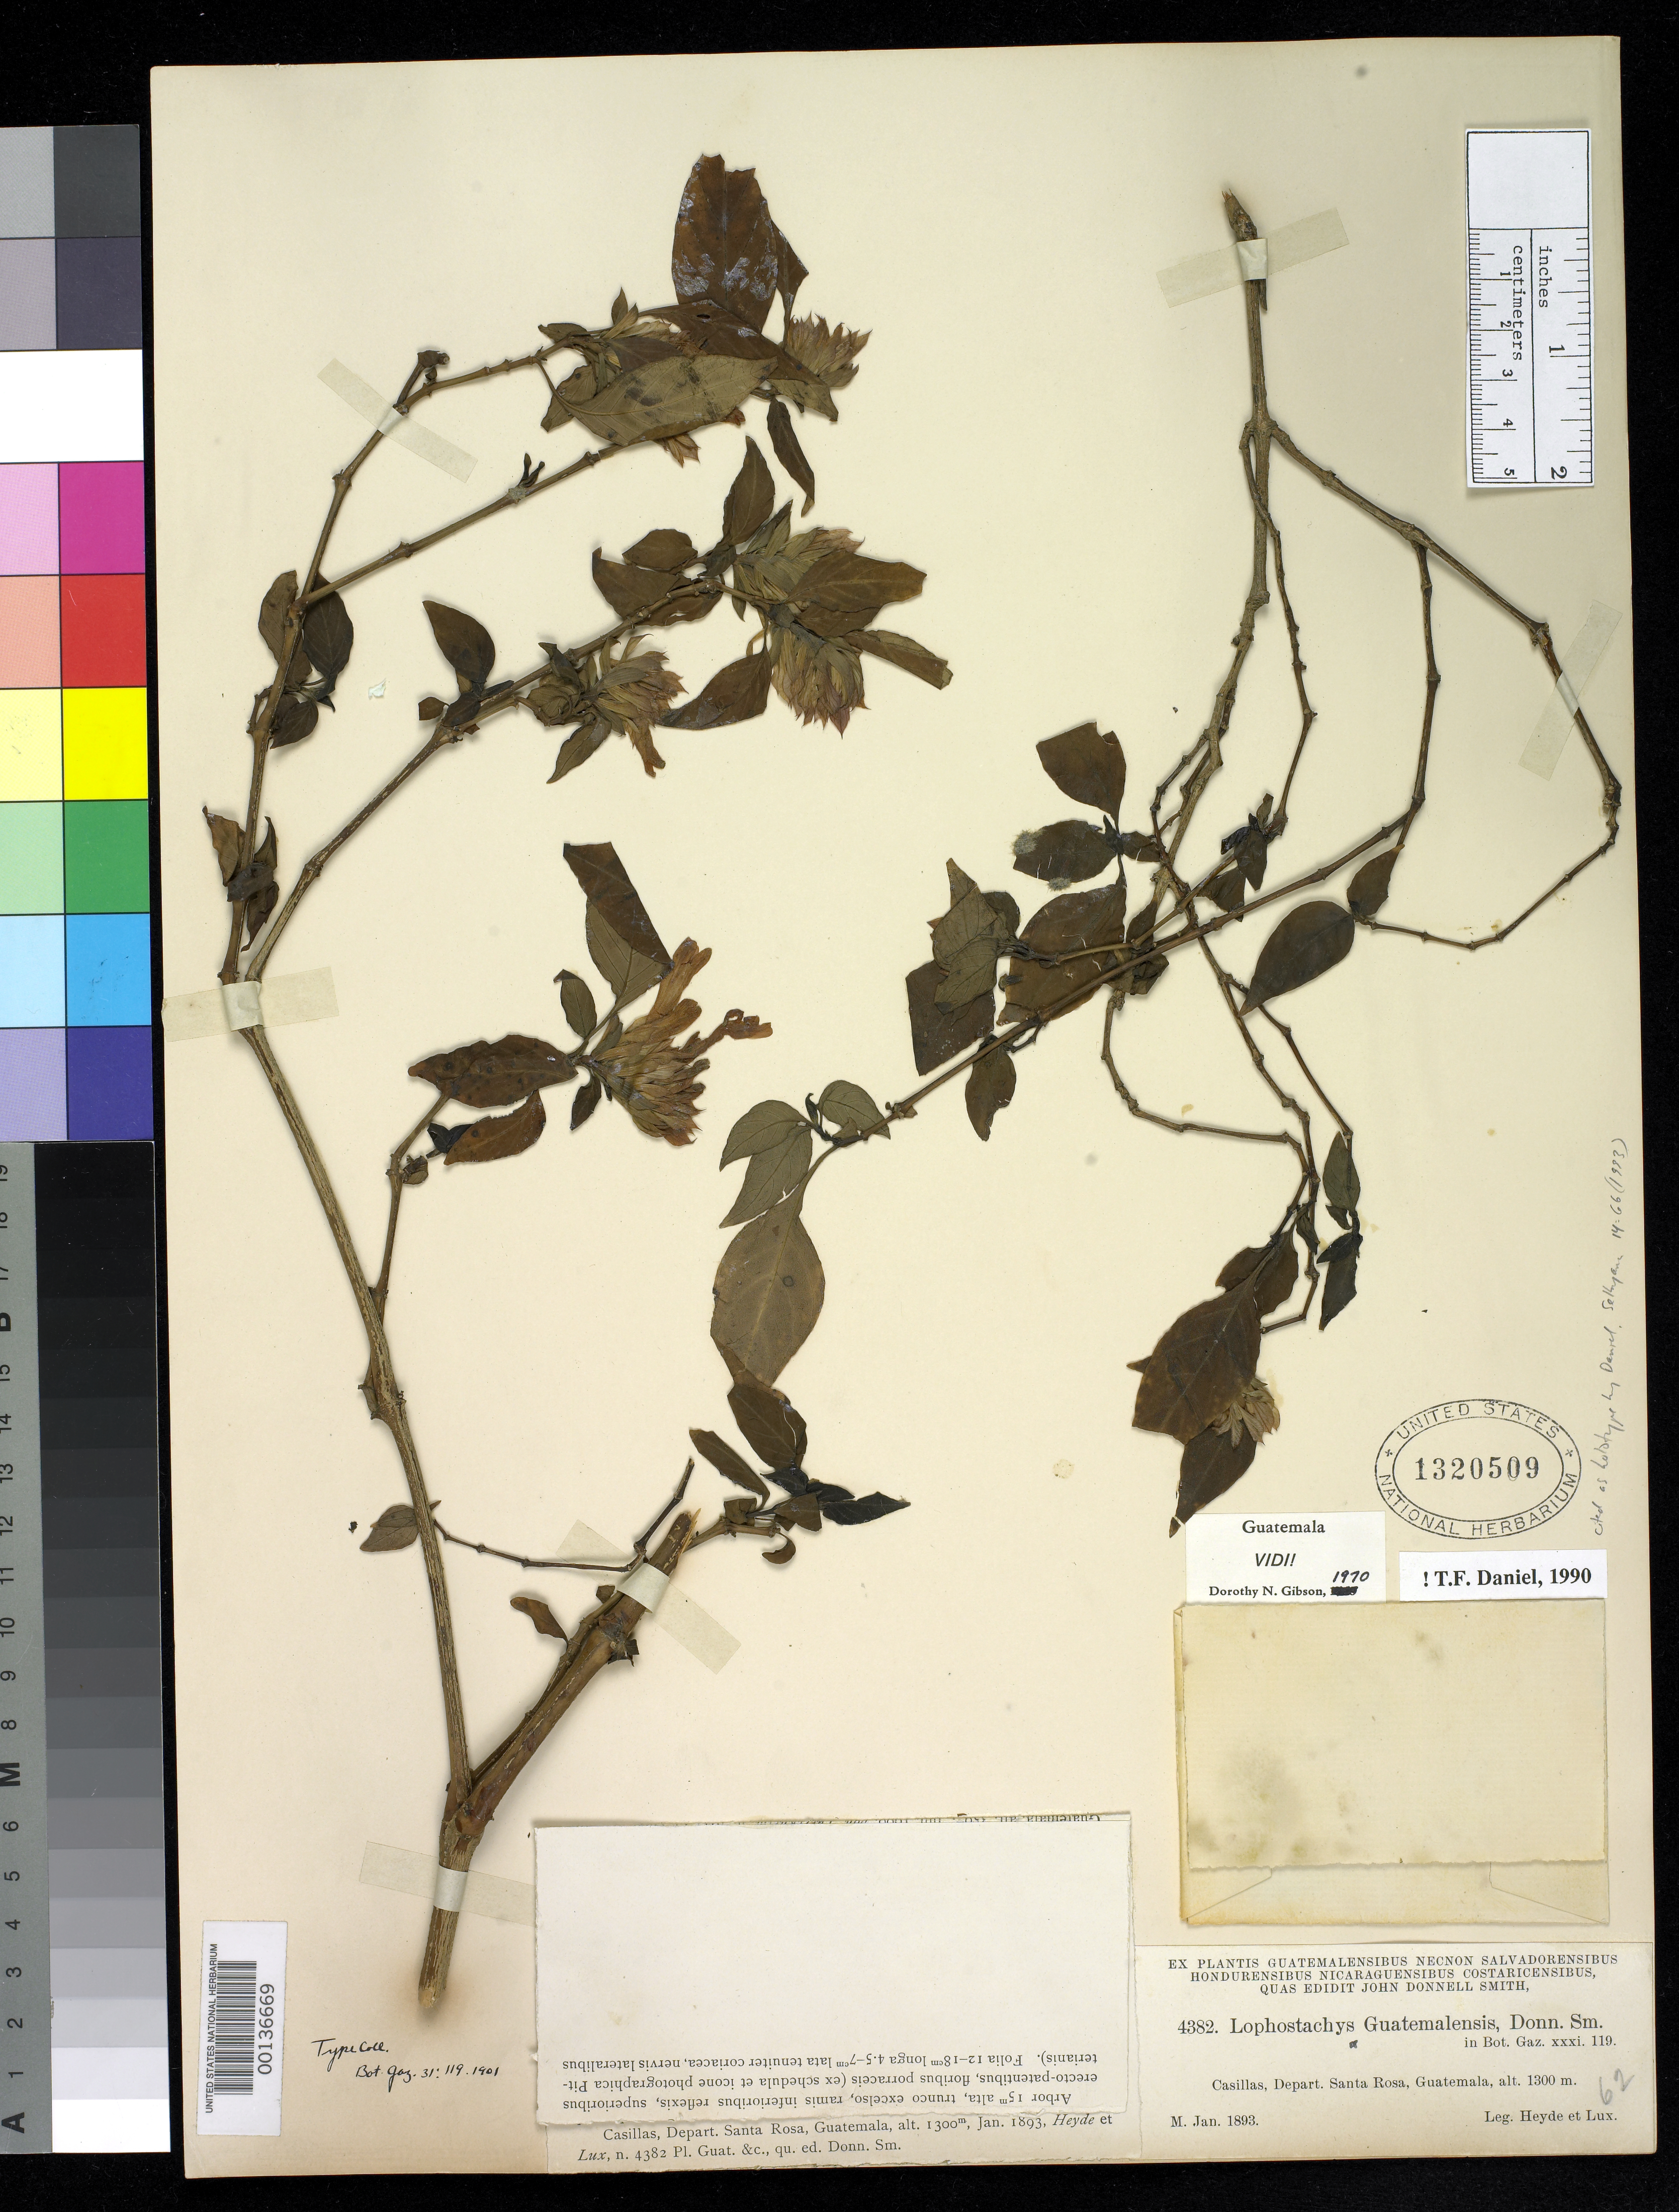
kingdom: Plantae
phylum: Tracheophyta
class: Magnoliopsida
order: Lamiales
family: Acanthaceae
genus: Lophostachys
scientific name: Lophostachys guatemalensis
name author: Donn. Sm.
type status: Holotype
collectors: E. T. Heyde & E. Lux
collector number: J.D.S. 4382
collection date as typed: Jan 1893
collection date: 1893-01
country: Guatemala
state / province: Santa Rosa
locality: Casillas.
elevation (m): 1300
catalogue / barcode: US 1320509